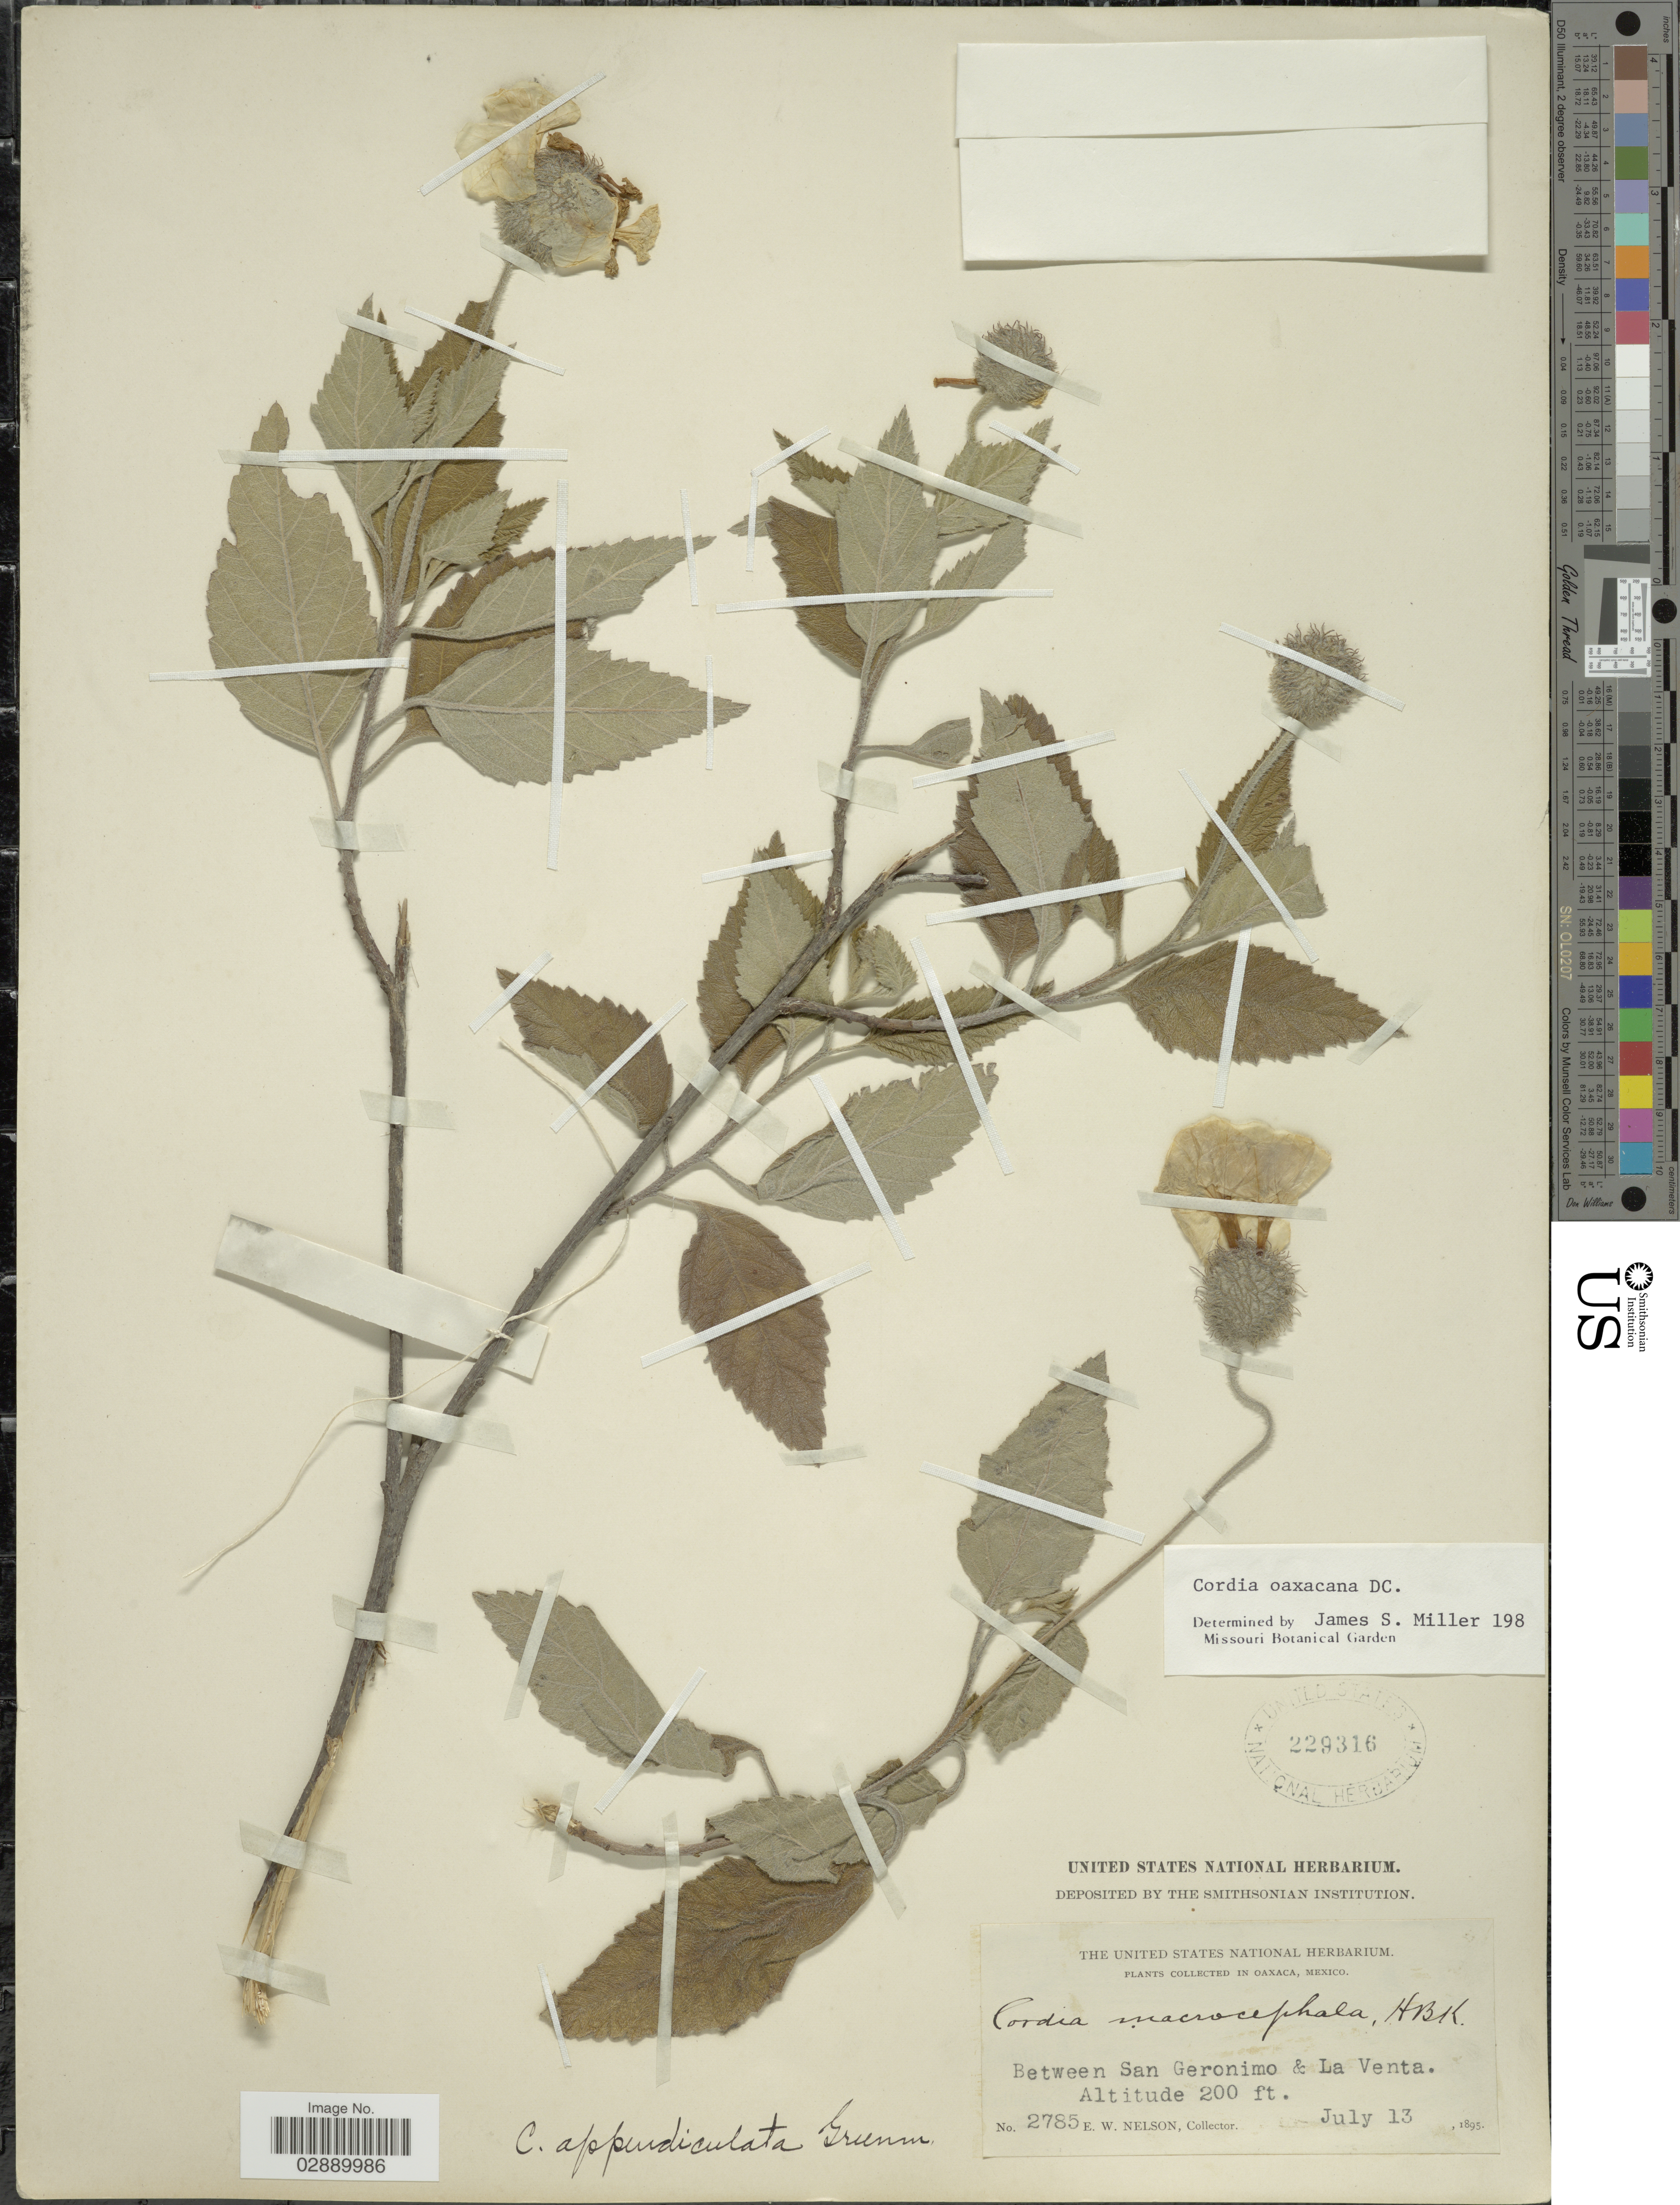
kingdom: Plantae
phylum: Tracheophyta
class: Magnoliopsida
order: Boraginales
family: Cordiaceae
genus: Cordia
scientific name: Cordia oaxacana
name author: A. DC.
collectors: E. W. Nelson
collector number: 2785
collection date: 1895-07-13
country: Mexico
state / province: Oaxaca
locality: Between San Geronimo & La Venta.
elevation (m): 61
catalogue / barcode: US 229316